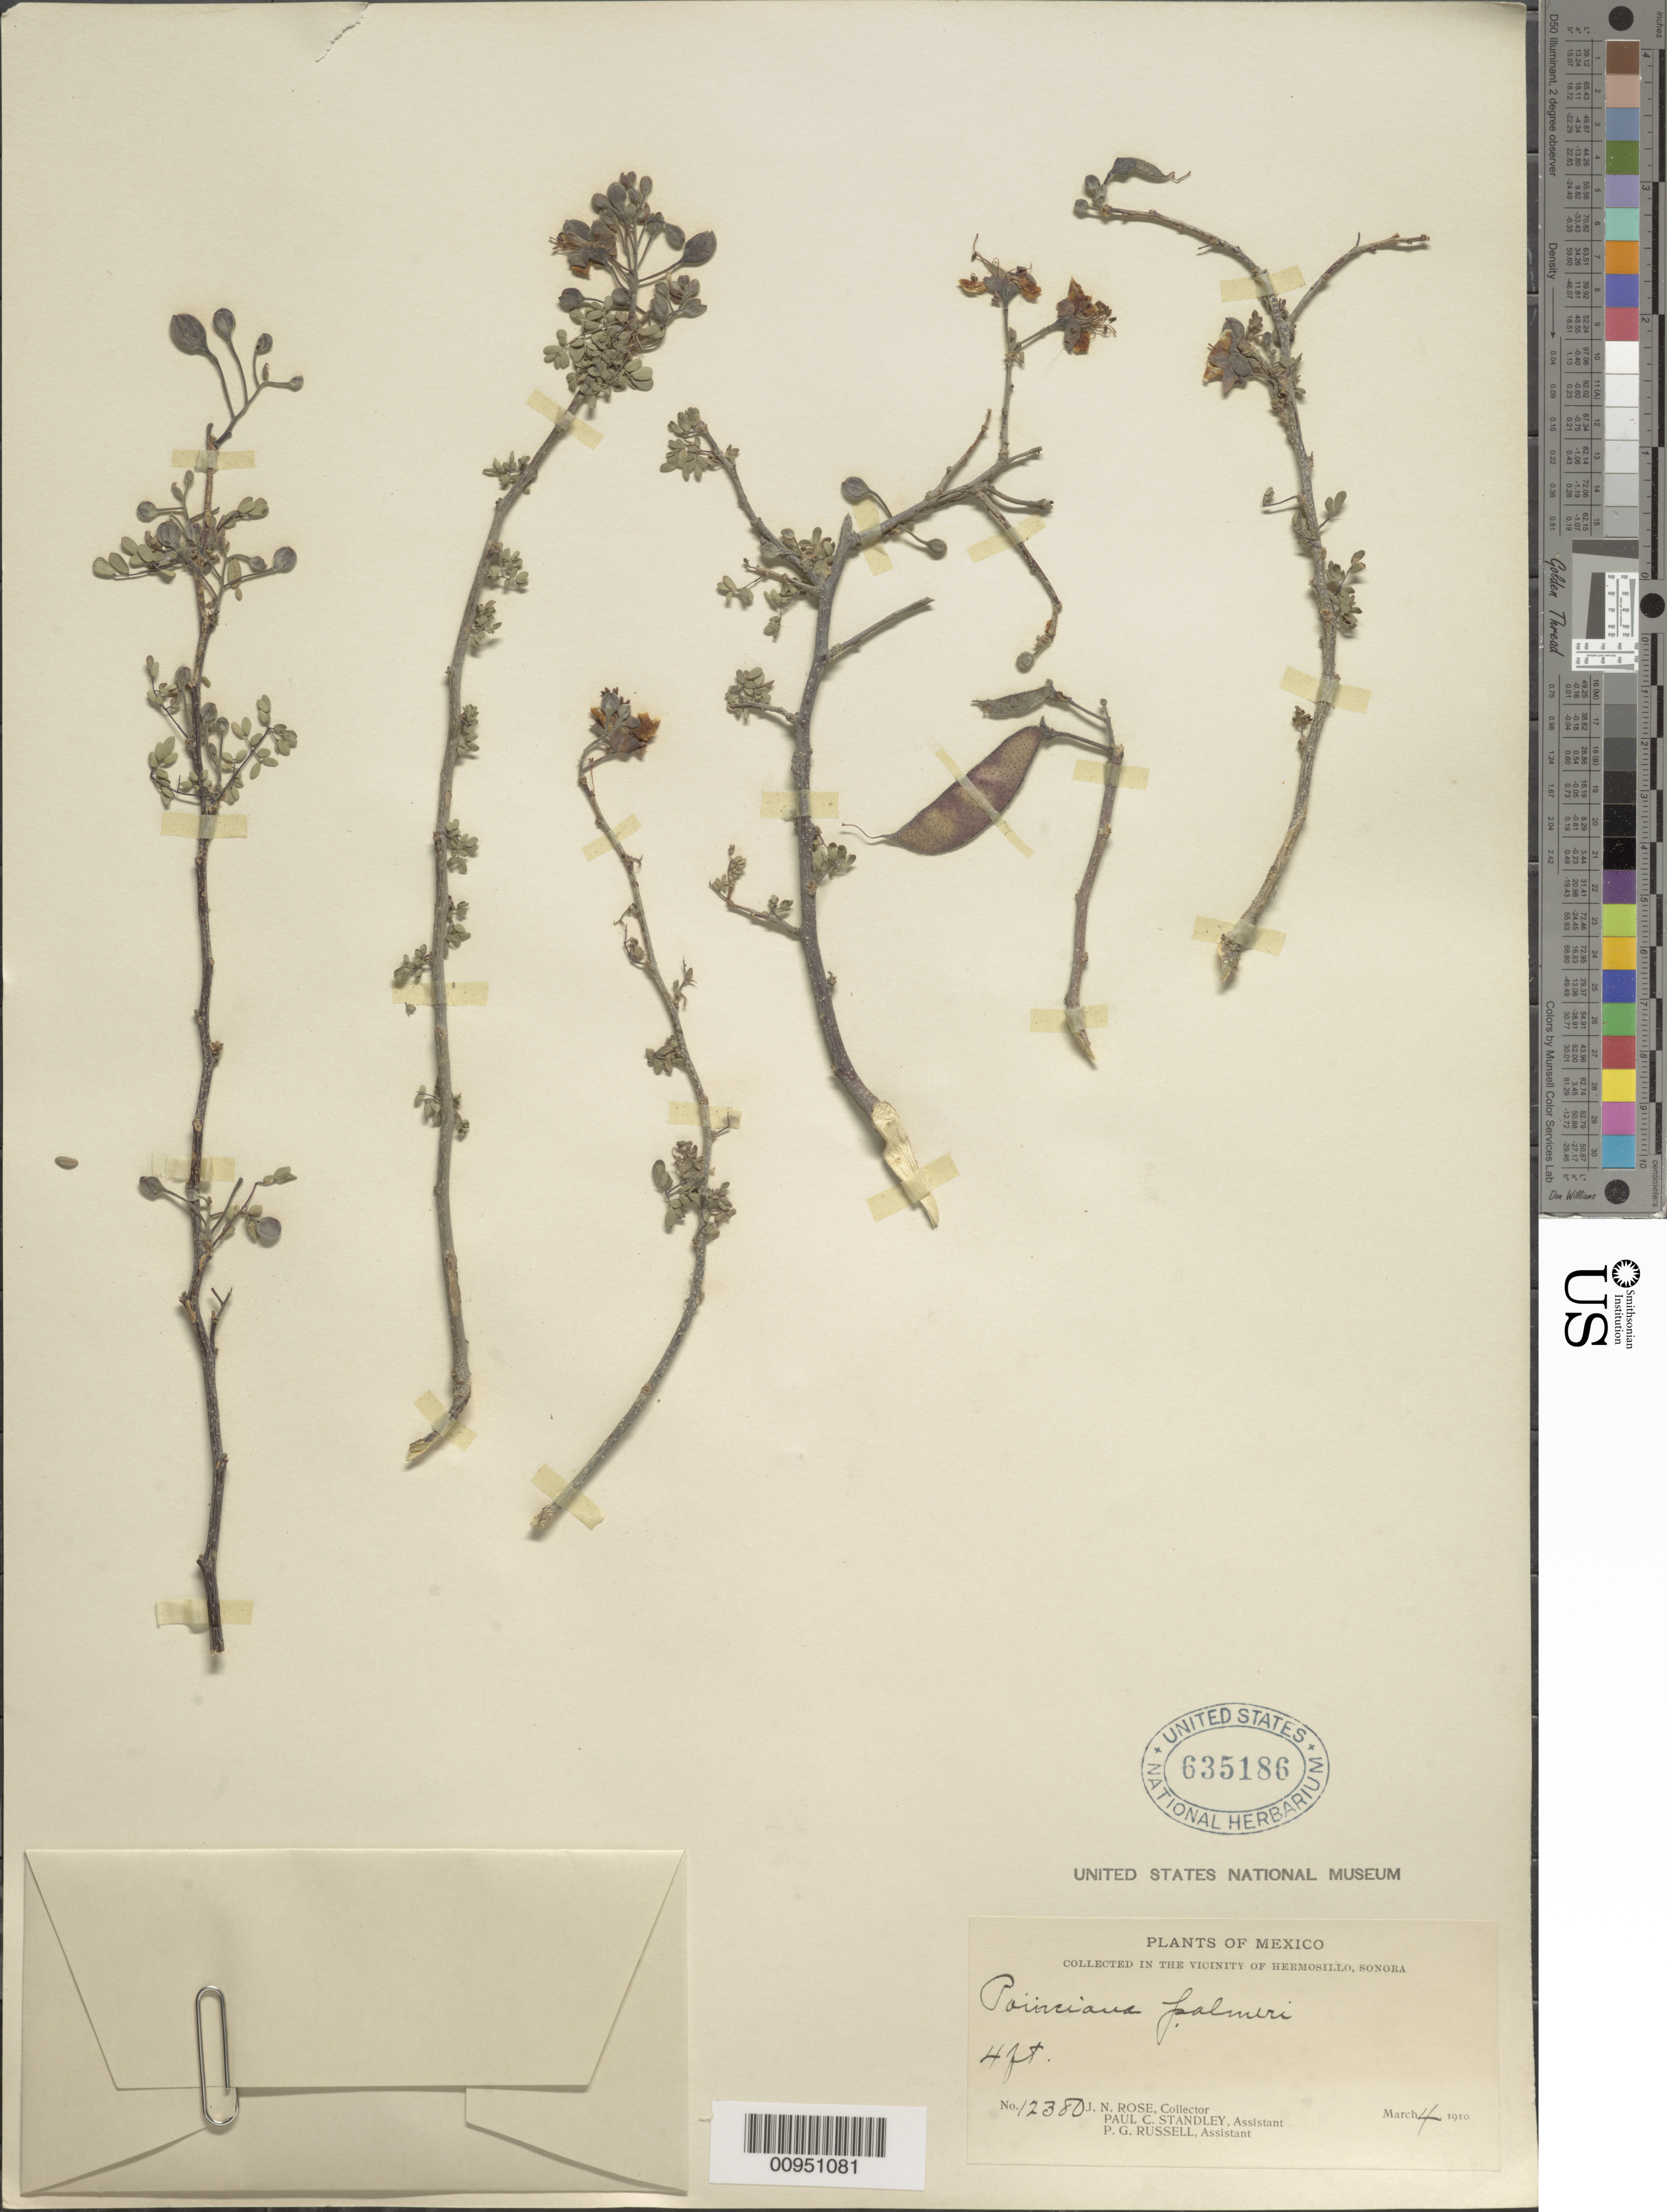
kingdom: Plantae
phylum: Tracheophyta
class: Magnoliopsida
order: Fabales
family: Fabaceae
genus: Poinciana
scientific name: Poinciana palmeri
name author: (S. Watson) Rose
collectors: J. N. Rose, P. C. Standley & P. G. Russell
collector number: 12380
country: Mexico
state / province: Sonora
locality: Hermosillo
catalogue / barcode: US 635186